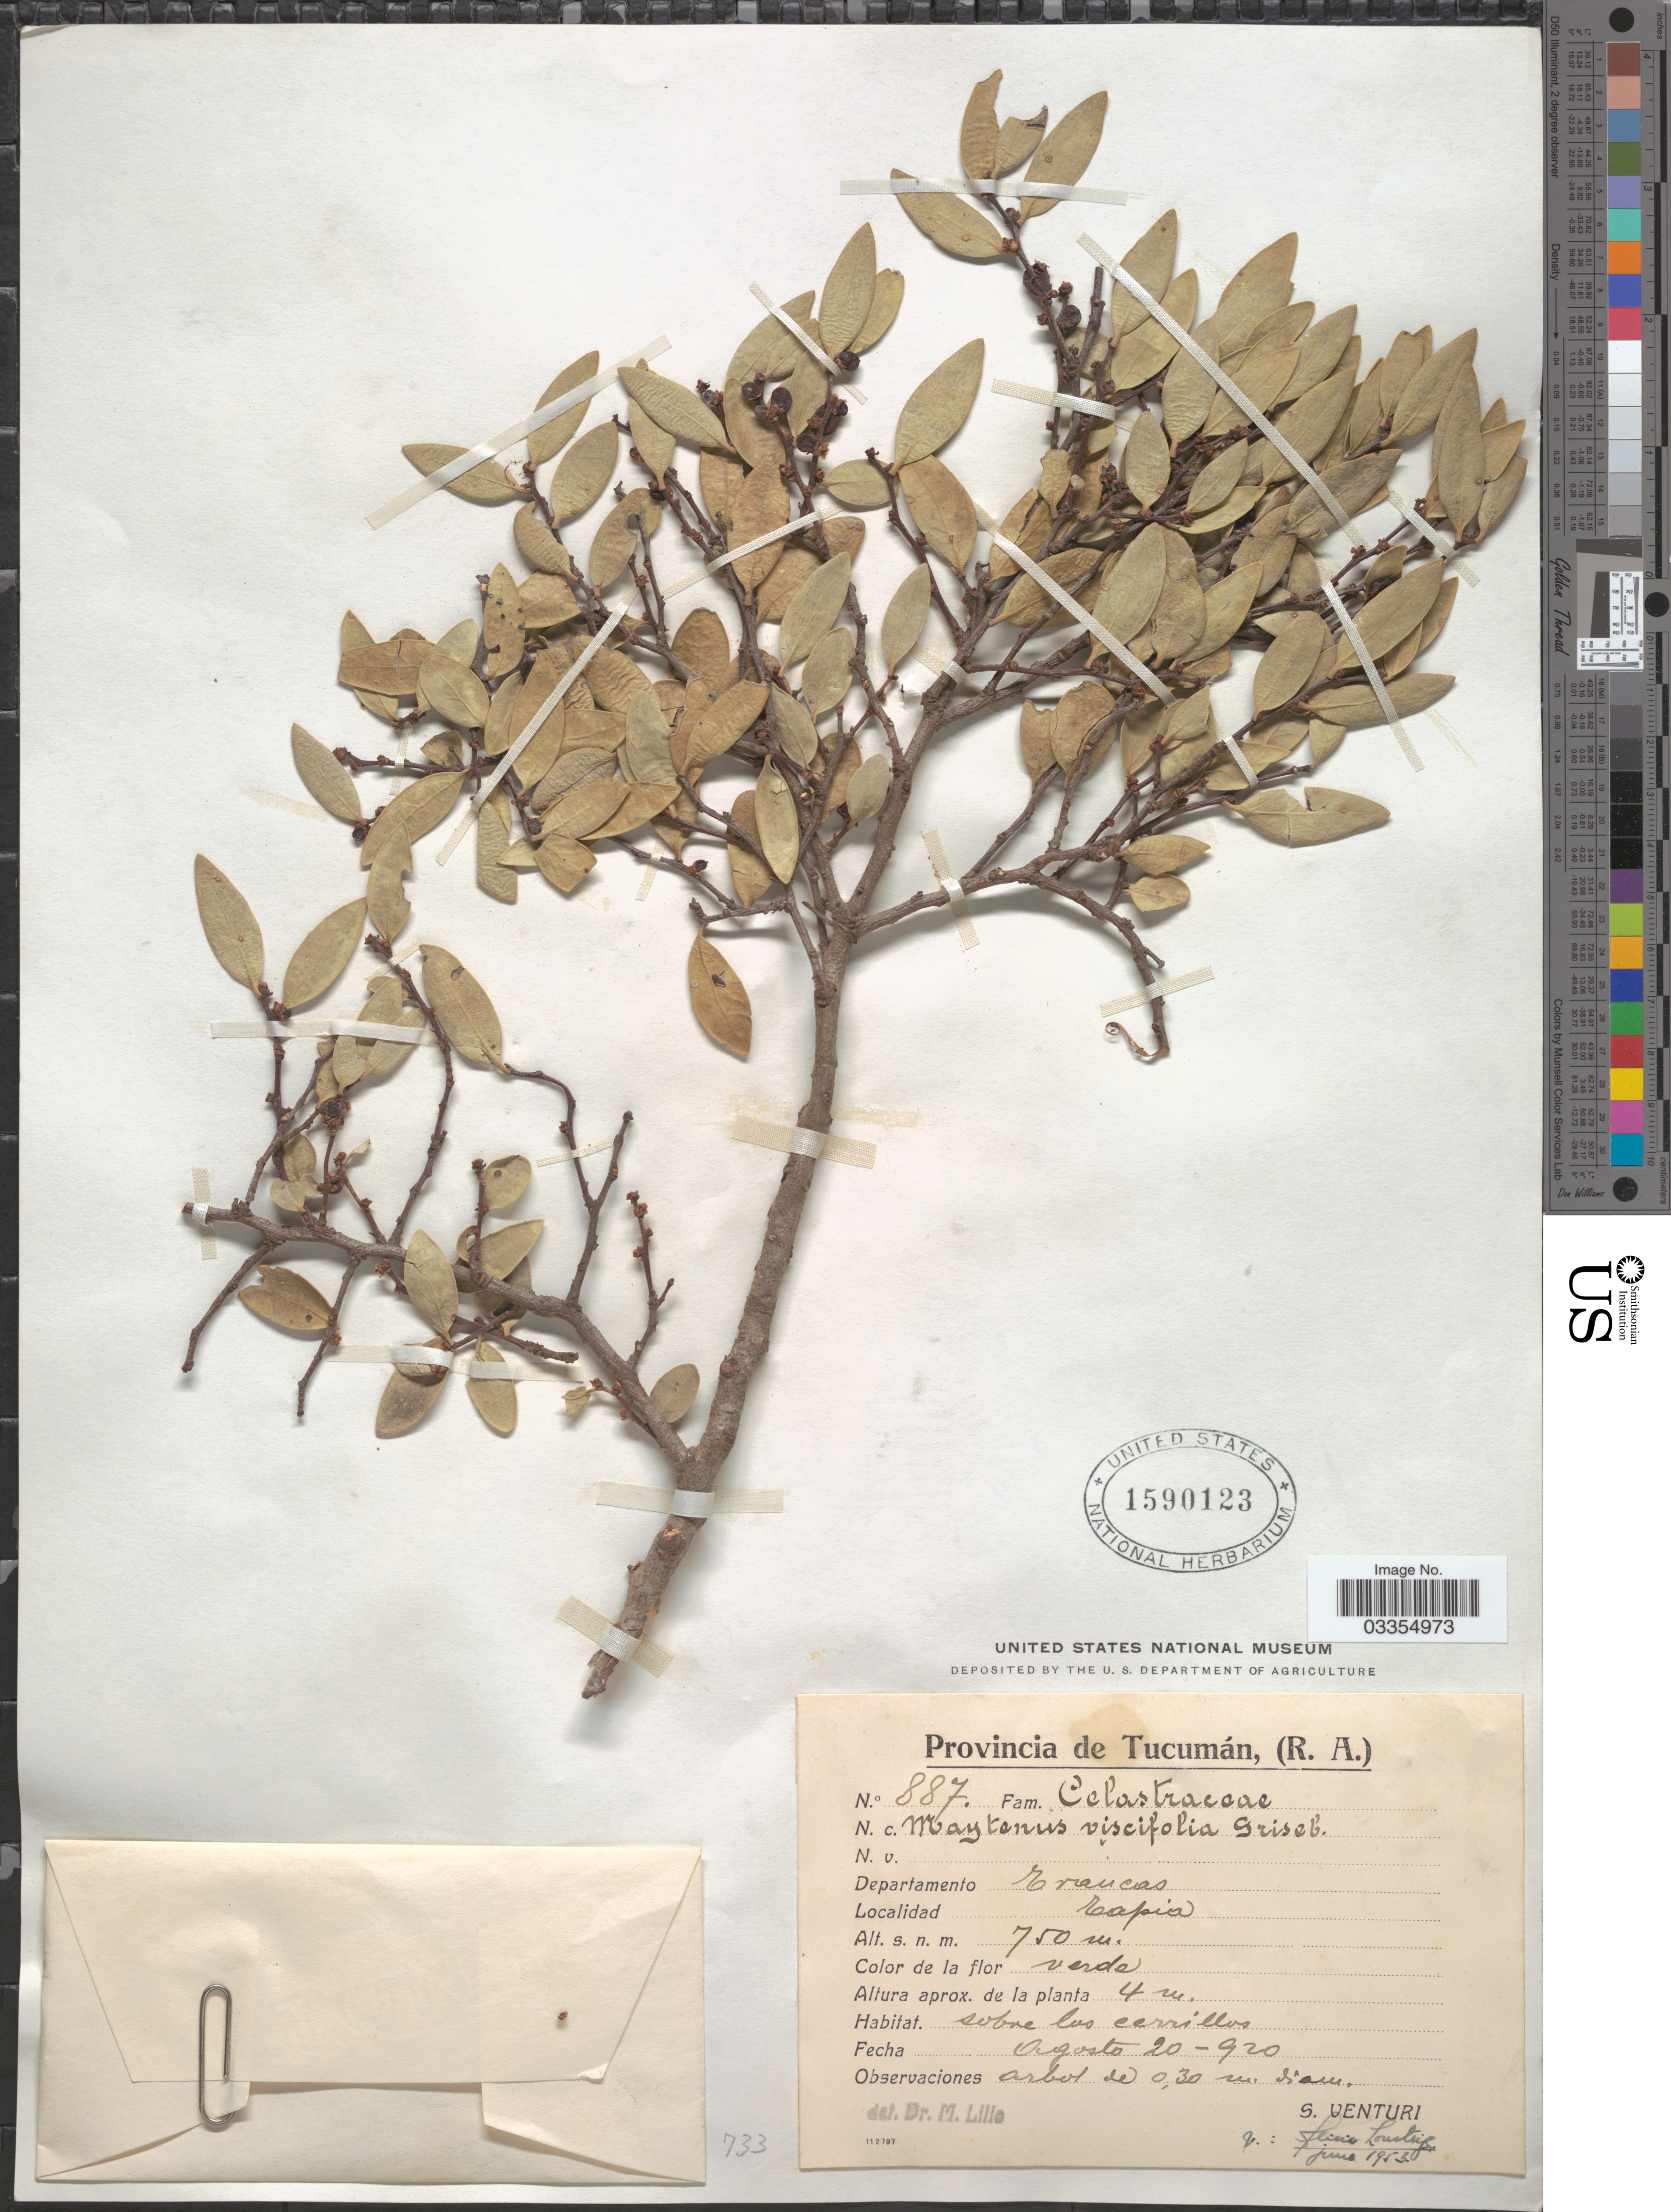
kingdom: Plantae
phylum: Tracheophyta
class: Magnoliopsida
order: Celastrales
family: Celastraceae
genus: Tricerma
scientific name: Tricerma viscifolium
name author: (Griseb.) Lundell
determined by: Strong, Mark T., (BOT), Smithsonian Institution - National Museum of Natural History (UNITED STATES)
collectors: S. Venturi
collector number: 887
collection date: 1920-08-20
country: Argentina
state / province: Tucuman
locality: Departamento Trancas. Tapia.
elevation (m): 750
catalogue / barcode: US 1590123